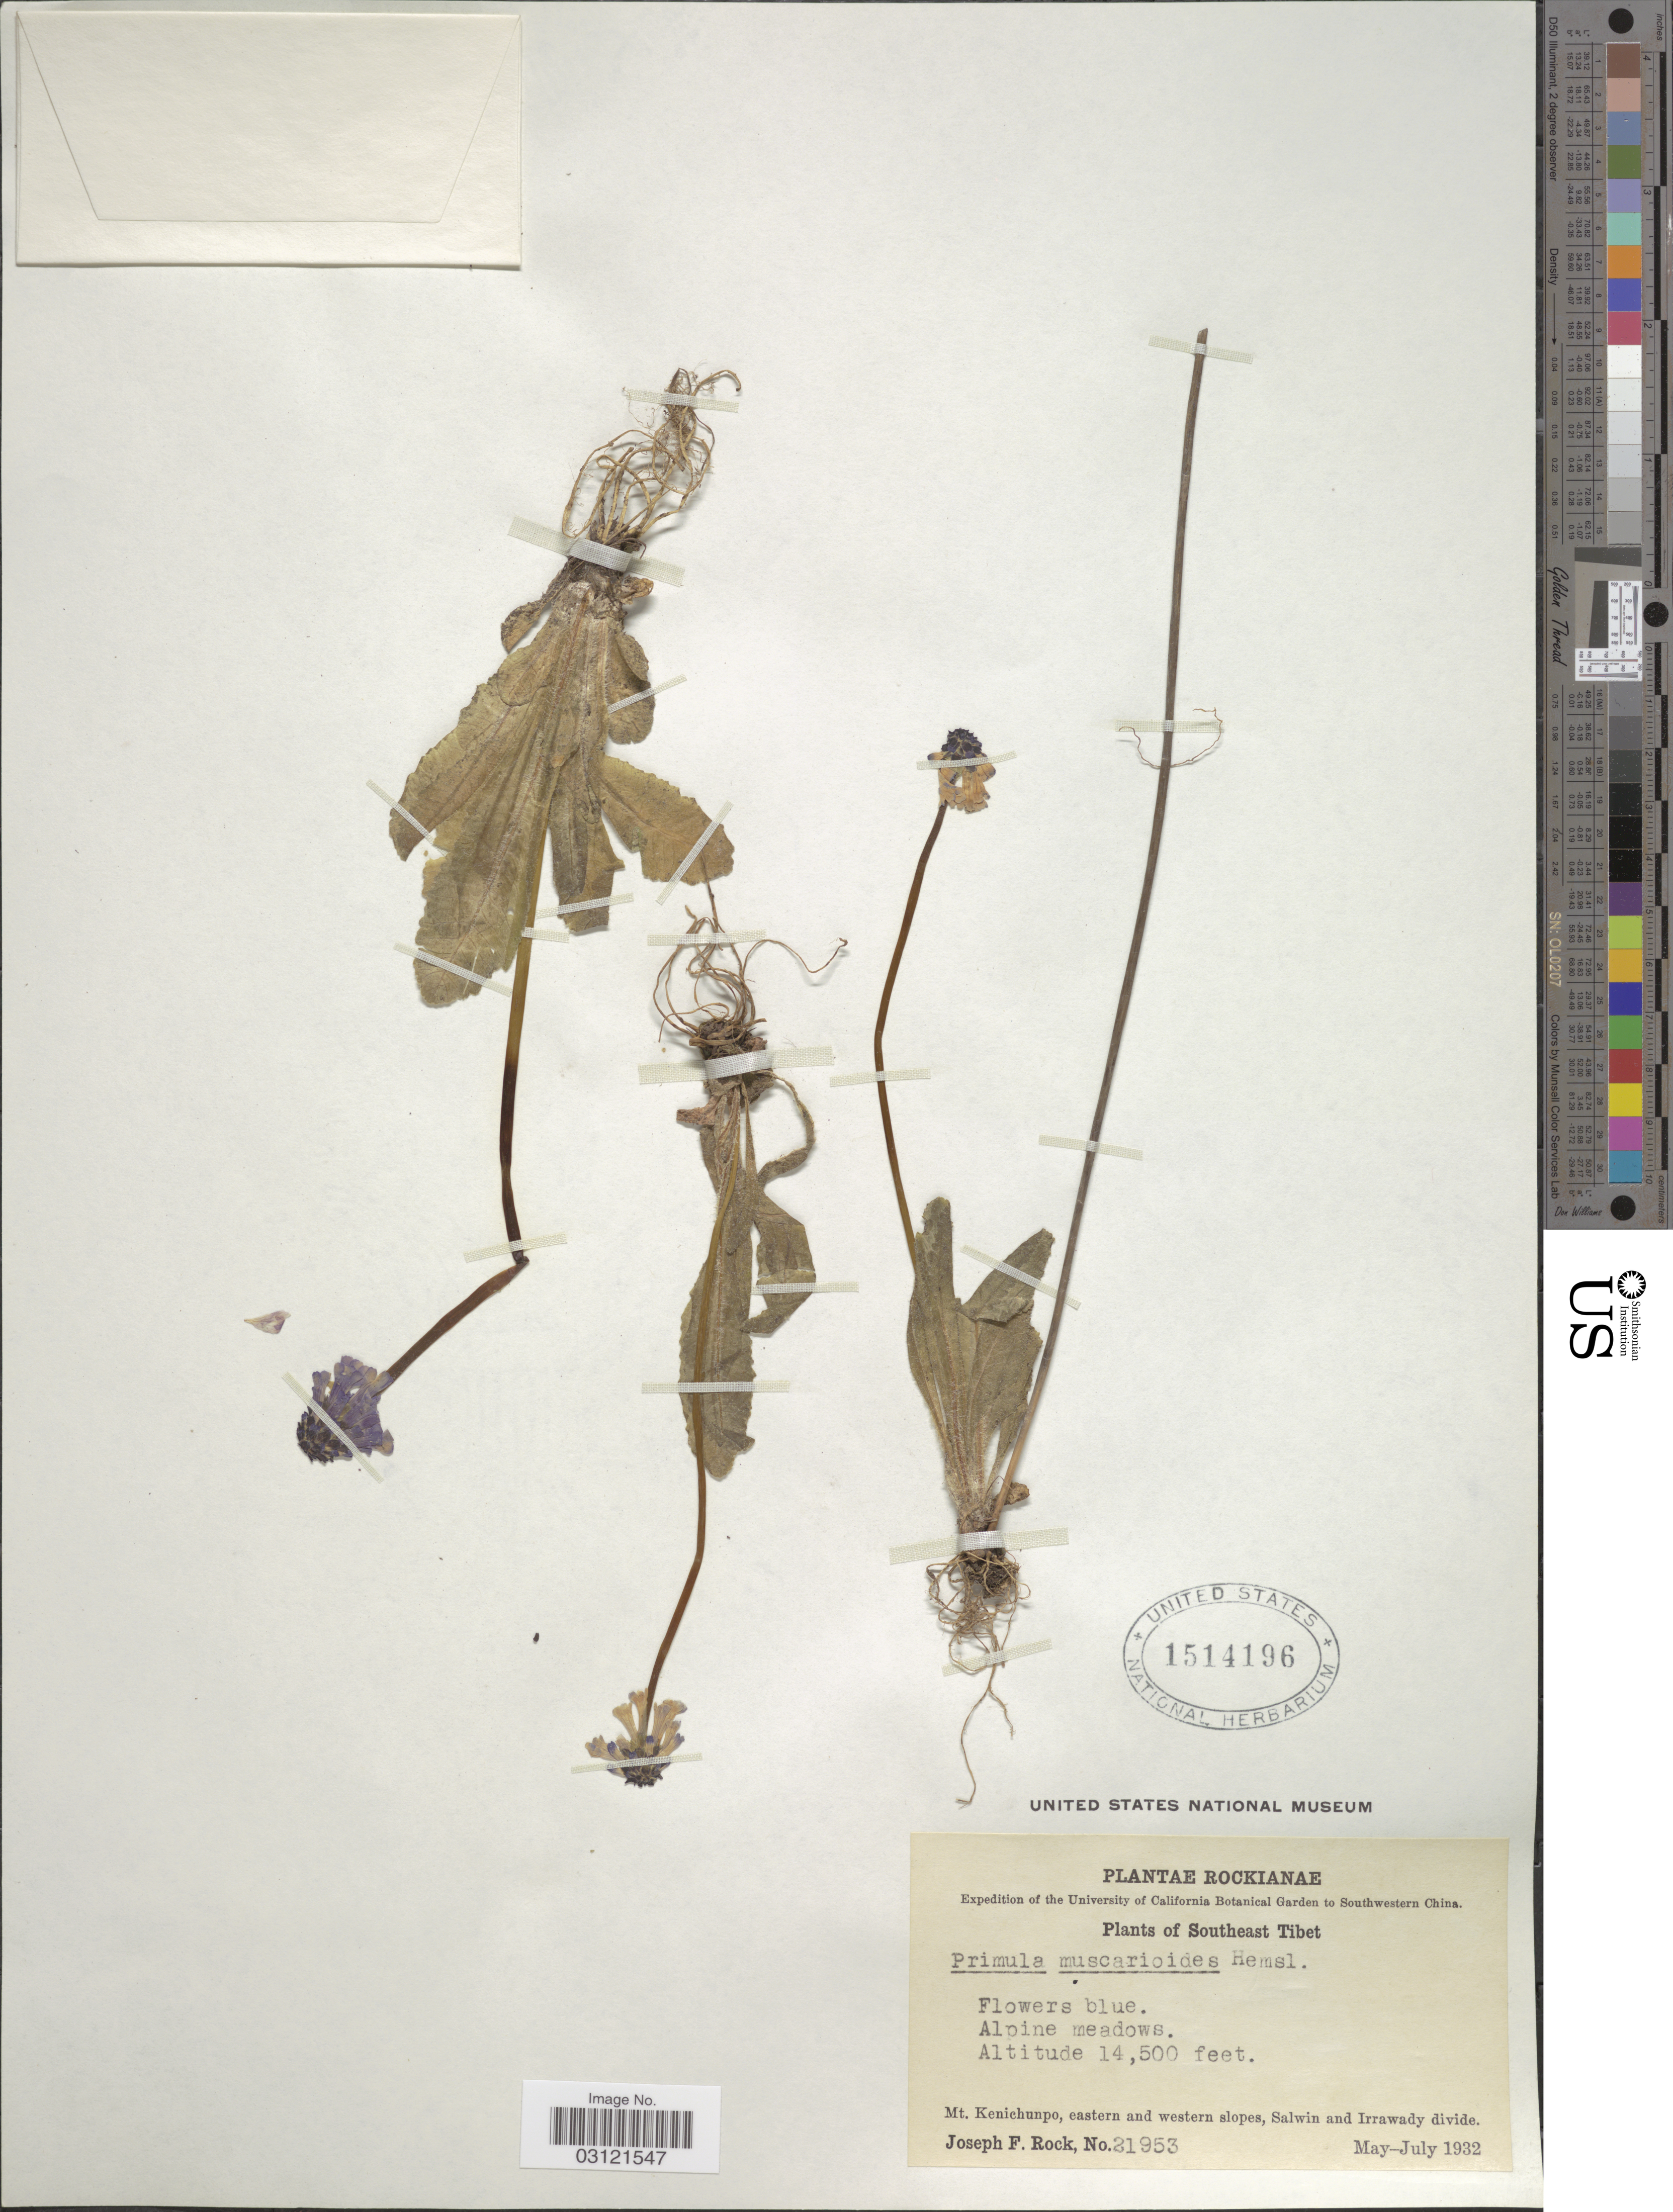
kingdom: Plantae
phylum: Tracheophyta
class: Magnoliopsida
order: Ericales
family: Primulaceae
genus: Primula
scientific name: Primula muscarioides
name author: Hemsl.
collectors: J. F. Rock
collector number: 21953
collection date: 1932-05/1932-07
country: China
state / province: Xizang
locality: Southwestern China. Southeast Tibet. Alpine meadows. Mt. Kenichunpo, eastern and western slopes, Salwin and Irrawady divide.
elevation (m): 4420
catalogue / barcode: US 1514196